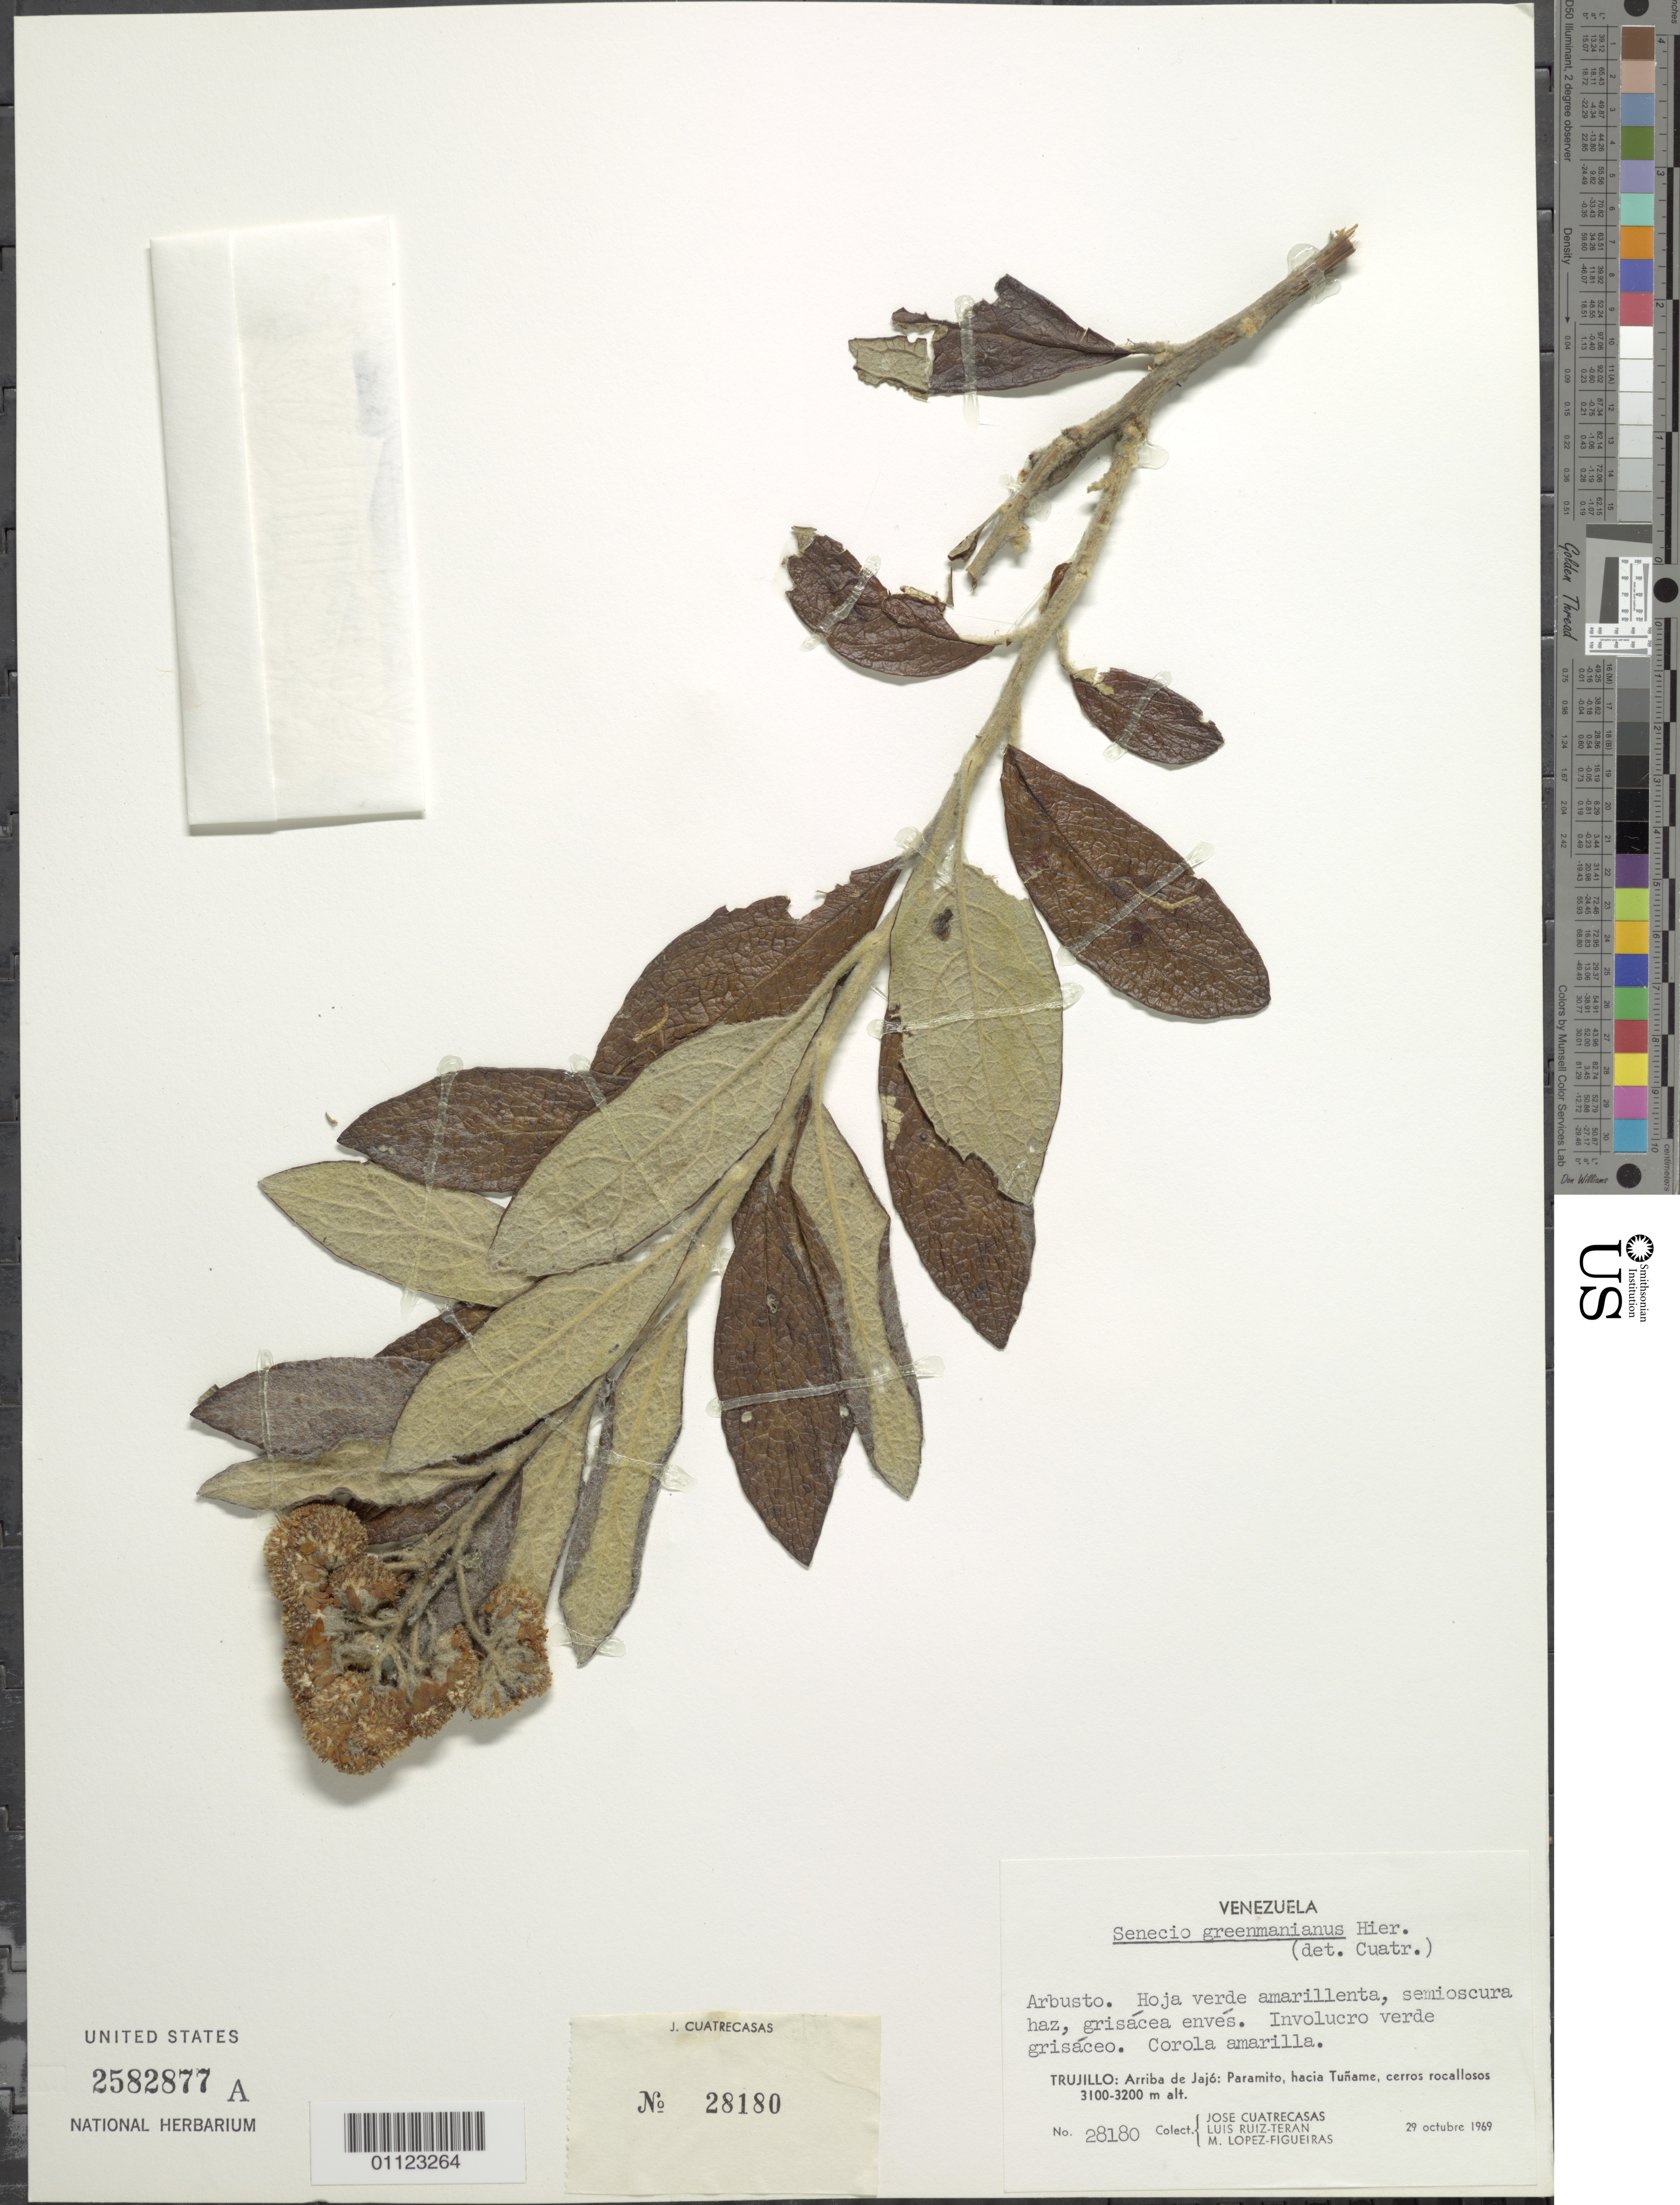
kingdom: Plantae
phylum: Tracheophyta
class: Magnoliopsida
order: Asterales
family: Asteraceae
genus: Pentacalia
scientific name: Pentacalia greenmaniana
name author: (Hieron.) Cuatrec.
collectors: J. Cuatrecasas, L. E. Ruíz-Terán & M. López Figueiras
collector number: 28180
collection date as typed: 29 Oct 1969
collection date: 1969-10-29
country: Venezuela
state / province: Trujillo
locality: Arriba de Jajó: Paramito, hacia Tuñame.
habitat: Cerros rocallosos.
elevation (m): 3100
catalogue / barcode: US 2582877